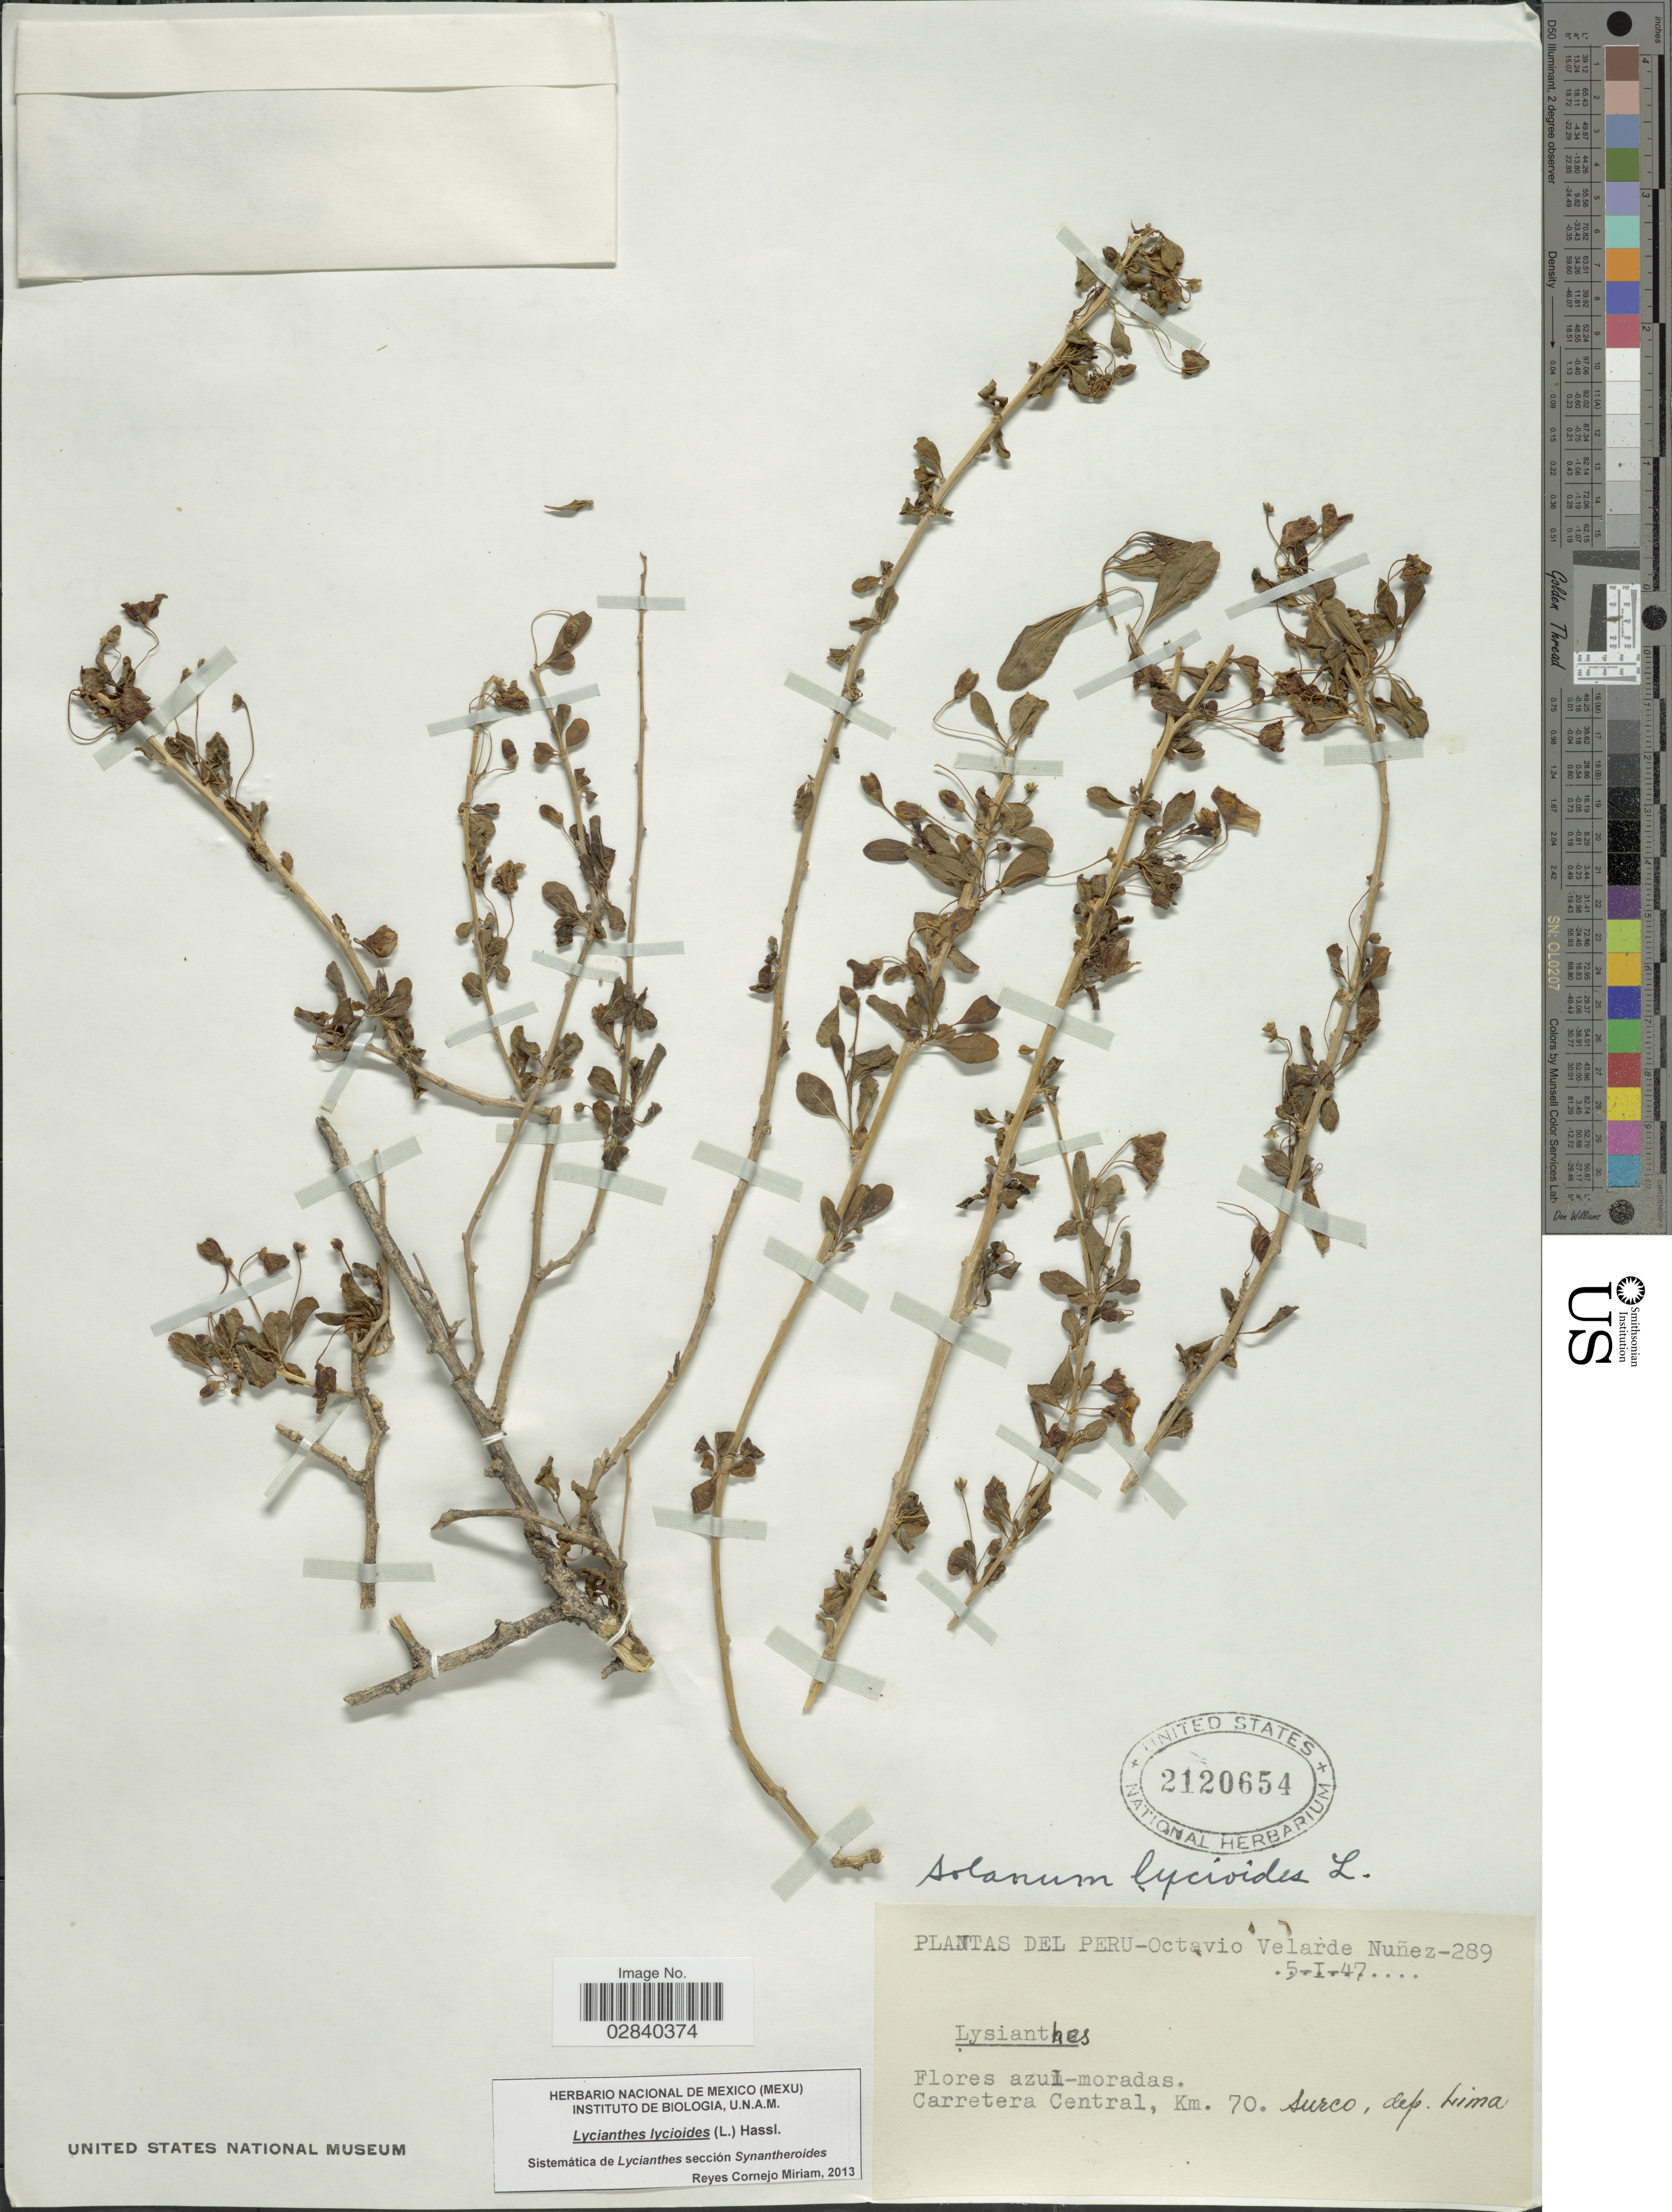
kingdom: Plantae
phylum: Tracheophyta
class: Magnoliopsida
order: Solanales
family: Solanaceae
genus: Lycianthes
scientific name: Lycianthes lycioides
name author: (L.) Hassl.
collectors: O. Nuñez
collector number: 289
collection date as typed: Transcribed d/m/y: 5/1/47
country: Peru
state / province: Lima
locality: Carretera Central, Km. 70. Surco, dep. Lima.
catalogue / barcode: US 2120654